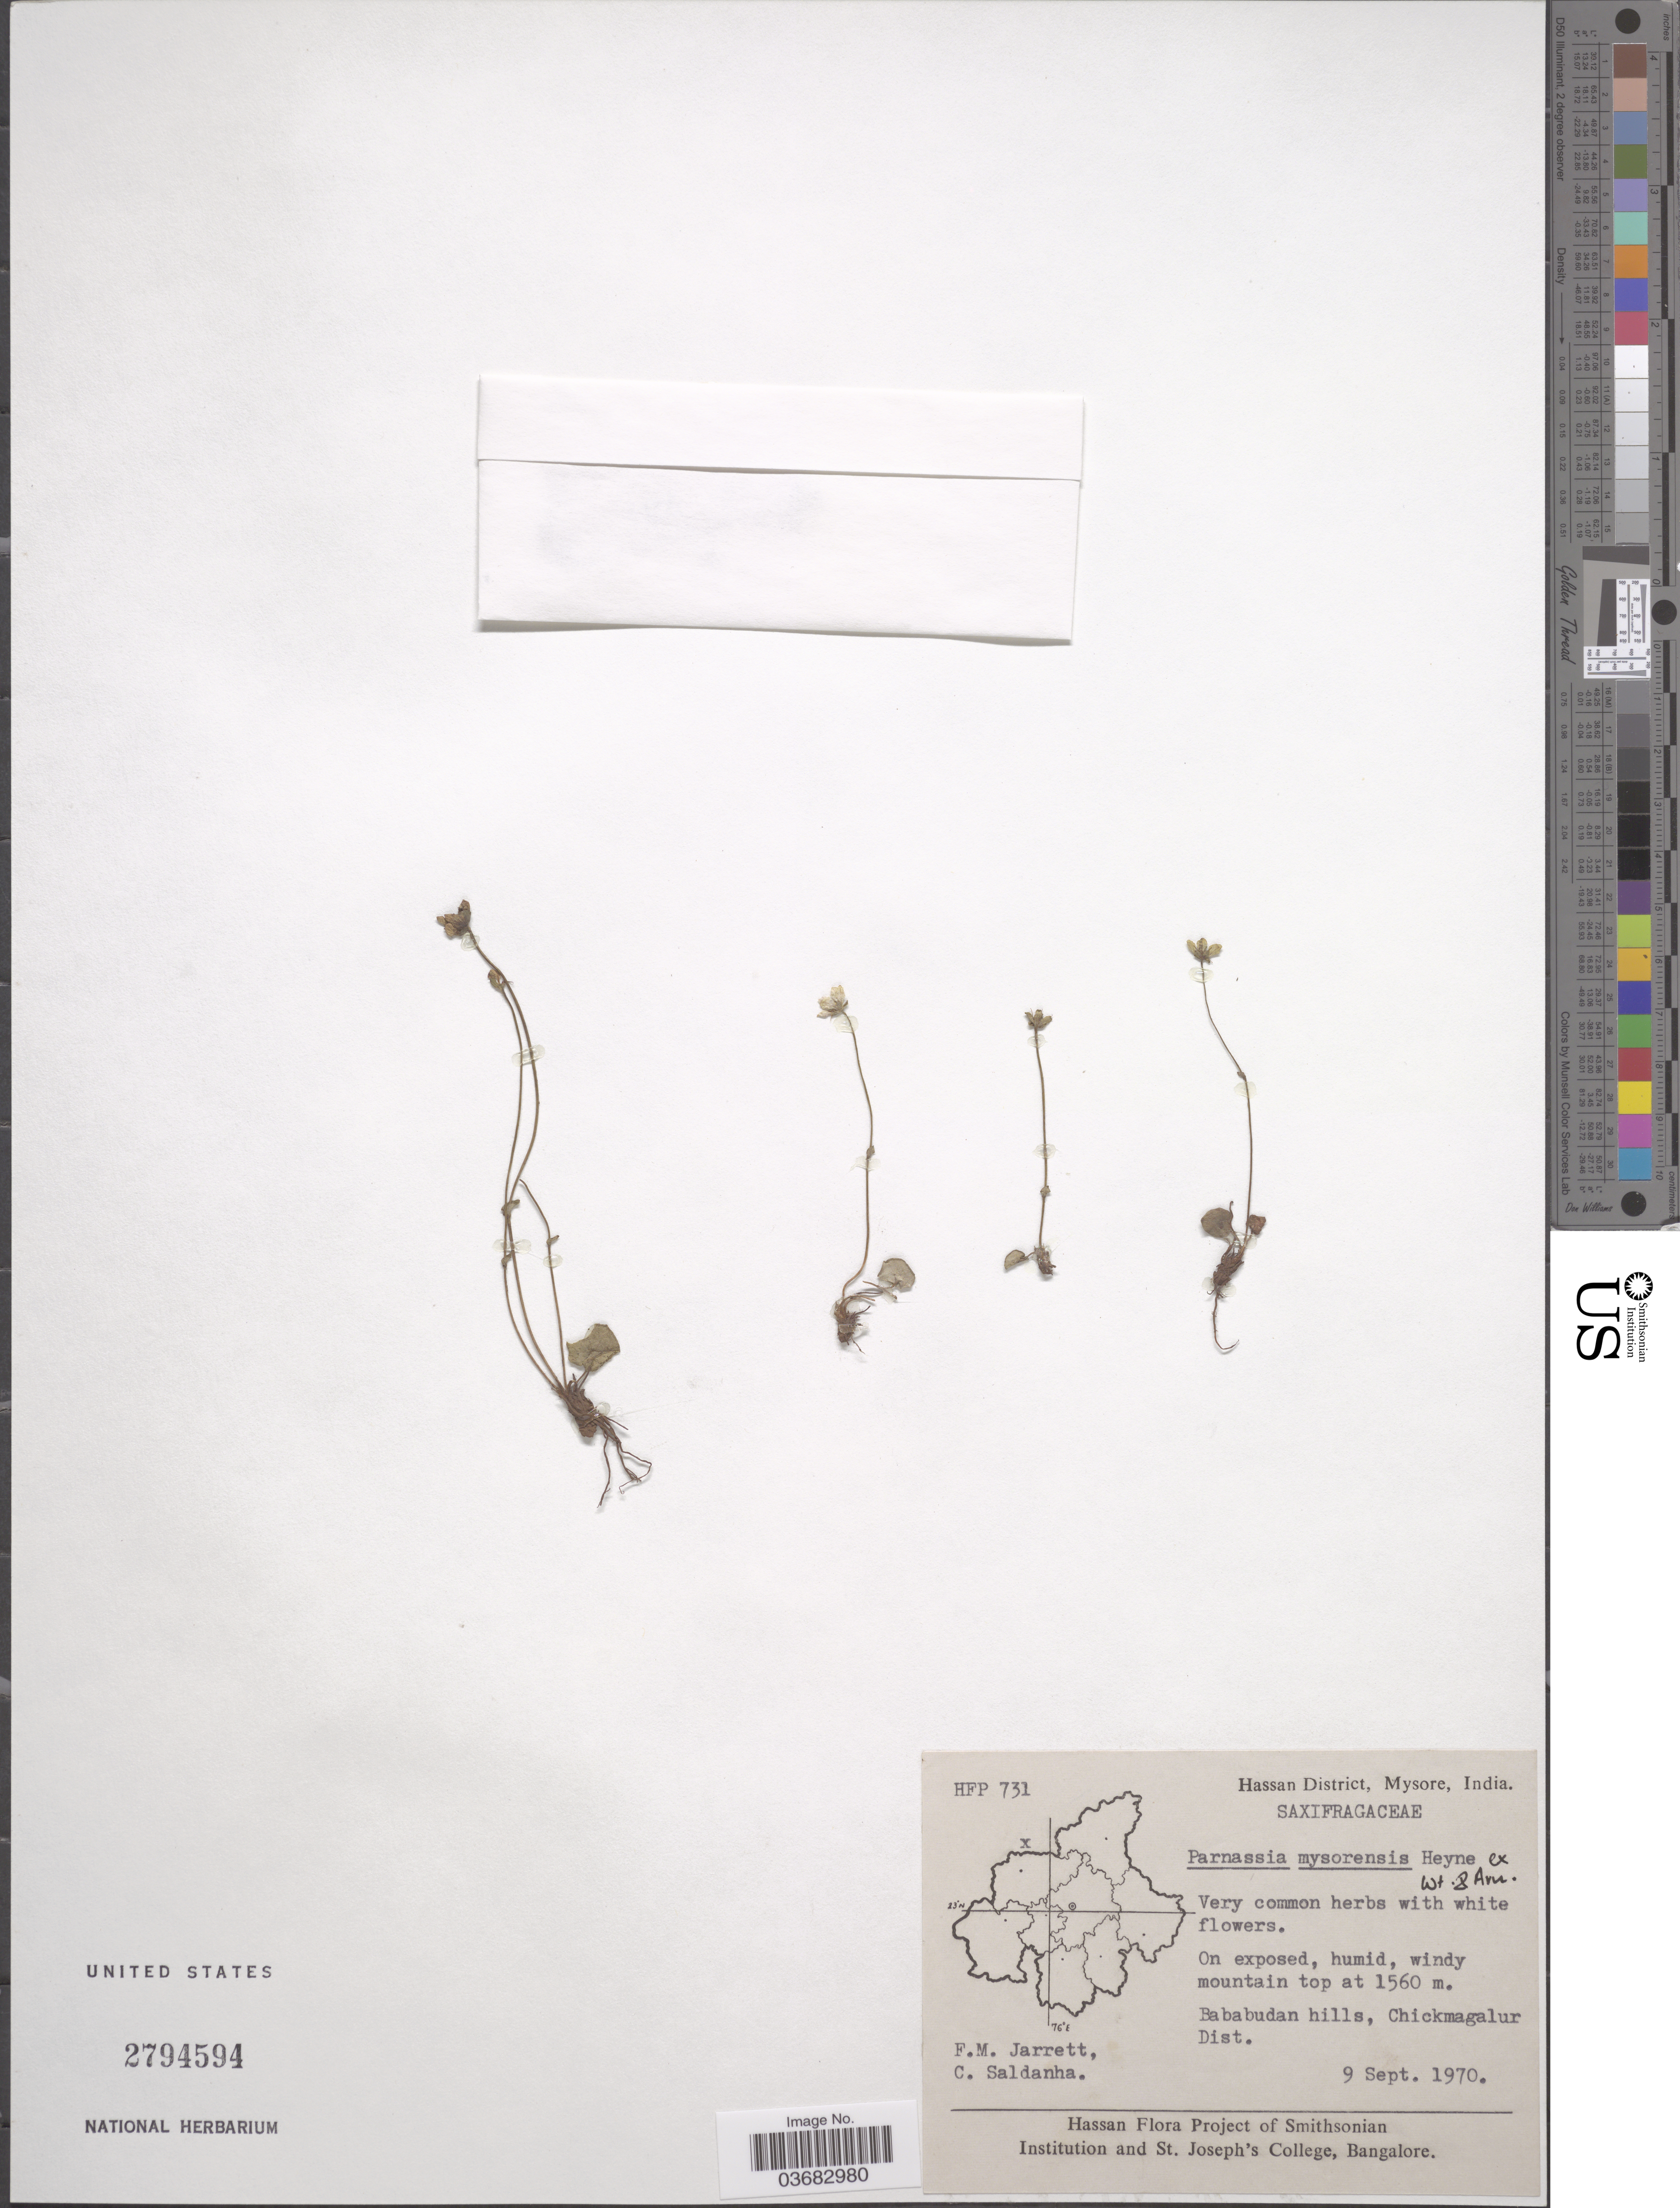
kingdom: Plantae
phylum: Tracheophyta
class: Magnoliopsida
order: Celastrales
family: Parnassiaceae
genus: Parnassia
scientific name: Parnassia mysorensis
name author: F. Heyne ex Wight & Arn.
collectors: F. M. Jarrett & C. Saldanha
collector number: HFP731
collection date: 1970-09-09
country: India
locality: Hassan District, Mysore. Bababudan hills, Chickmagalur Dist.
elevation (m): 1560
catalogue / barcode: US 2794594